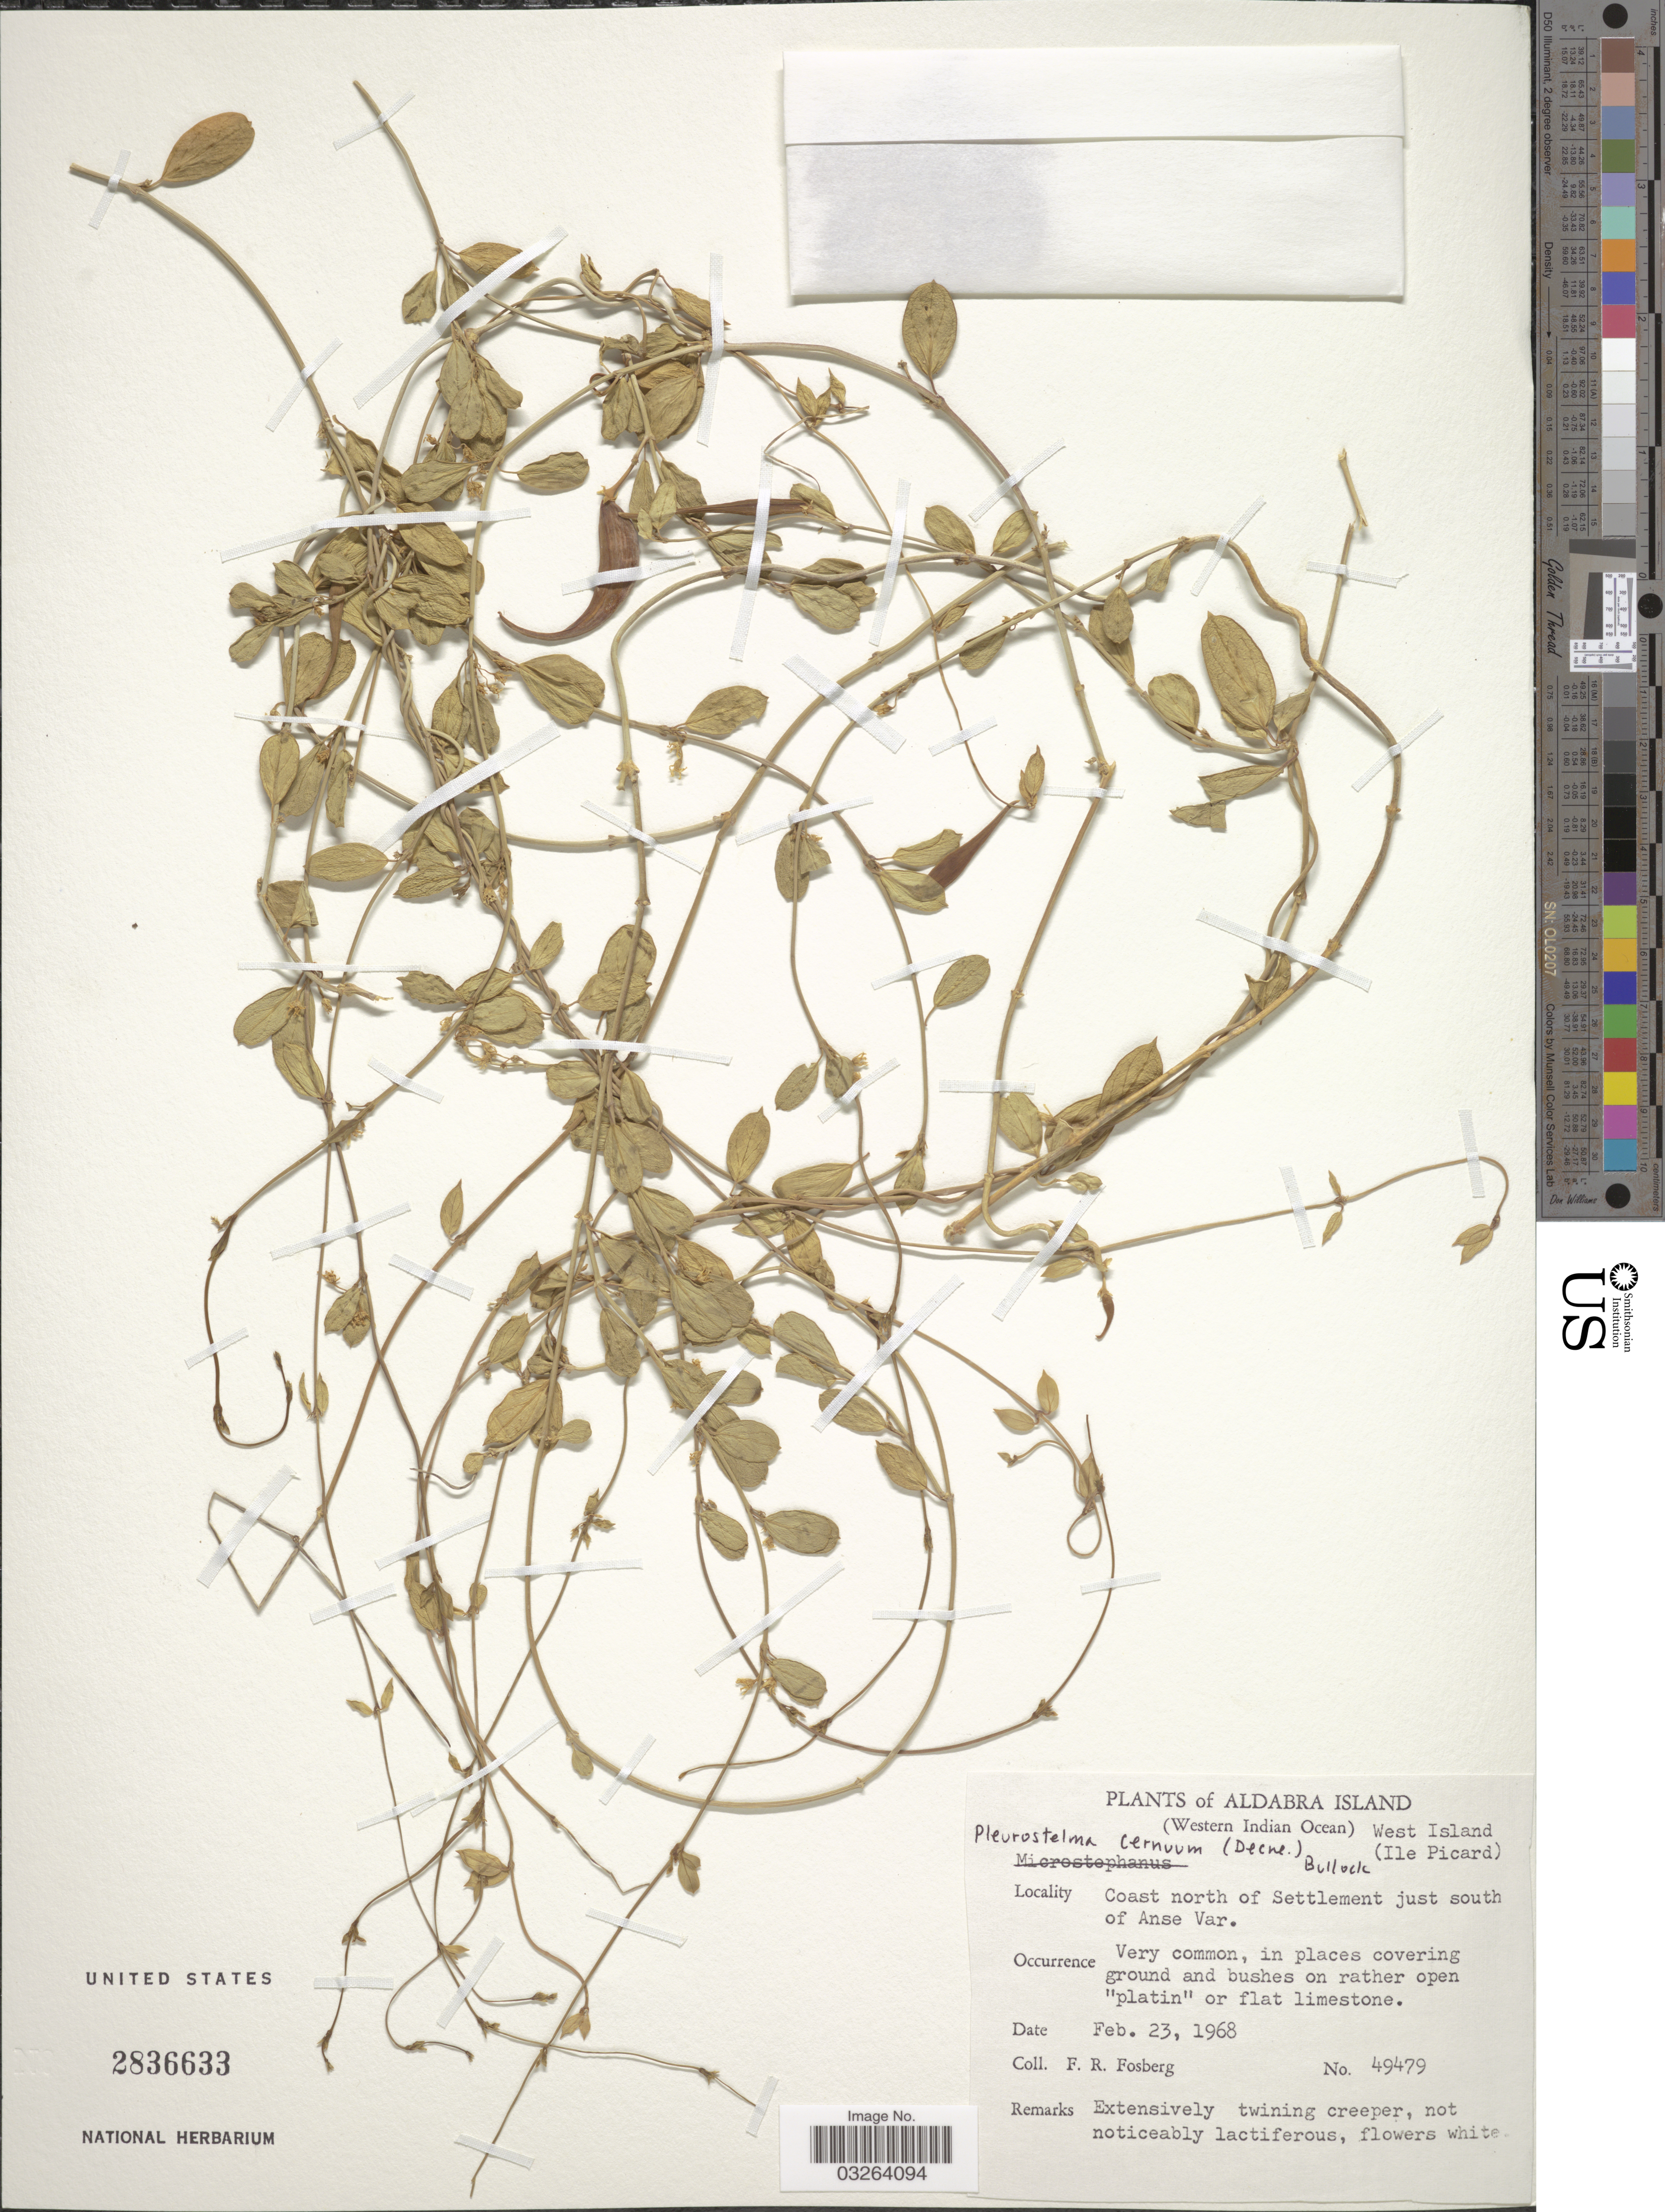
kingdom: Plantae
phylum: Tracheophyta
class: Magnoliopsida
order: Gentianales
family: Apocynaceae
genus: Pleurostelma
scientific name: Pleurostelma cernuum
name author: (Decne.) Bullock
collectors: F. R. Fosberg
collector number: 49479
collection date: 1968-02-23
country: Seychelles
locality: Aldabra Island. (Western Indian Ocean) West Island. (Ile Picard). Coast north of Settlement just south of Anse Var.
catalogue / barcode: US 2836633